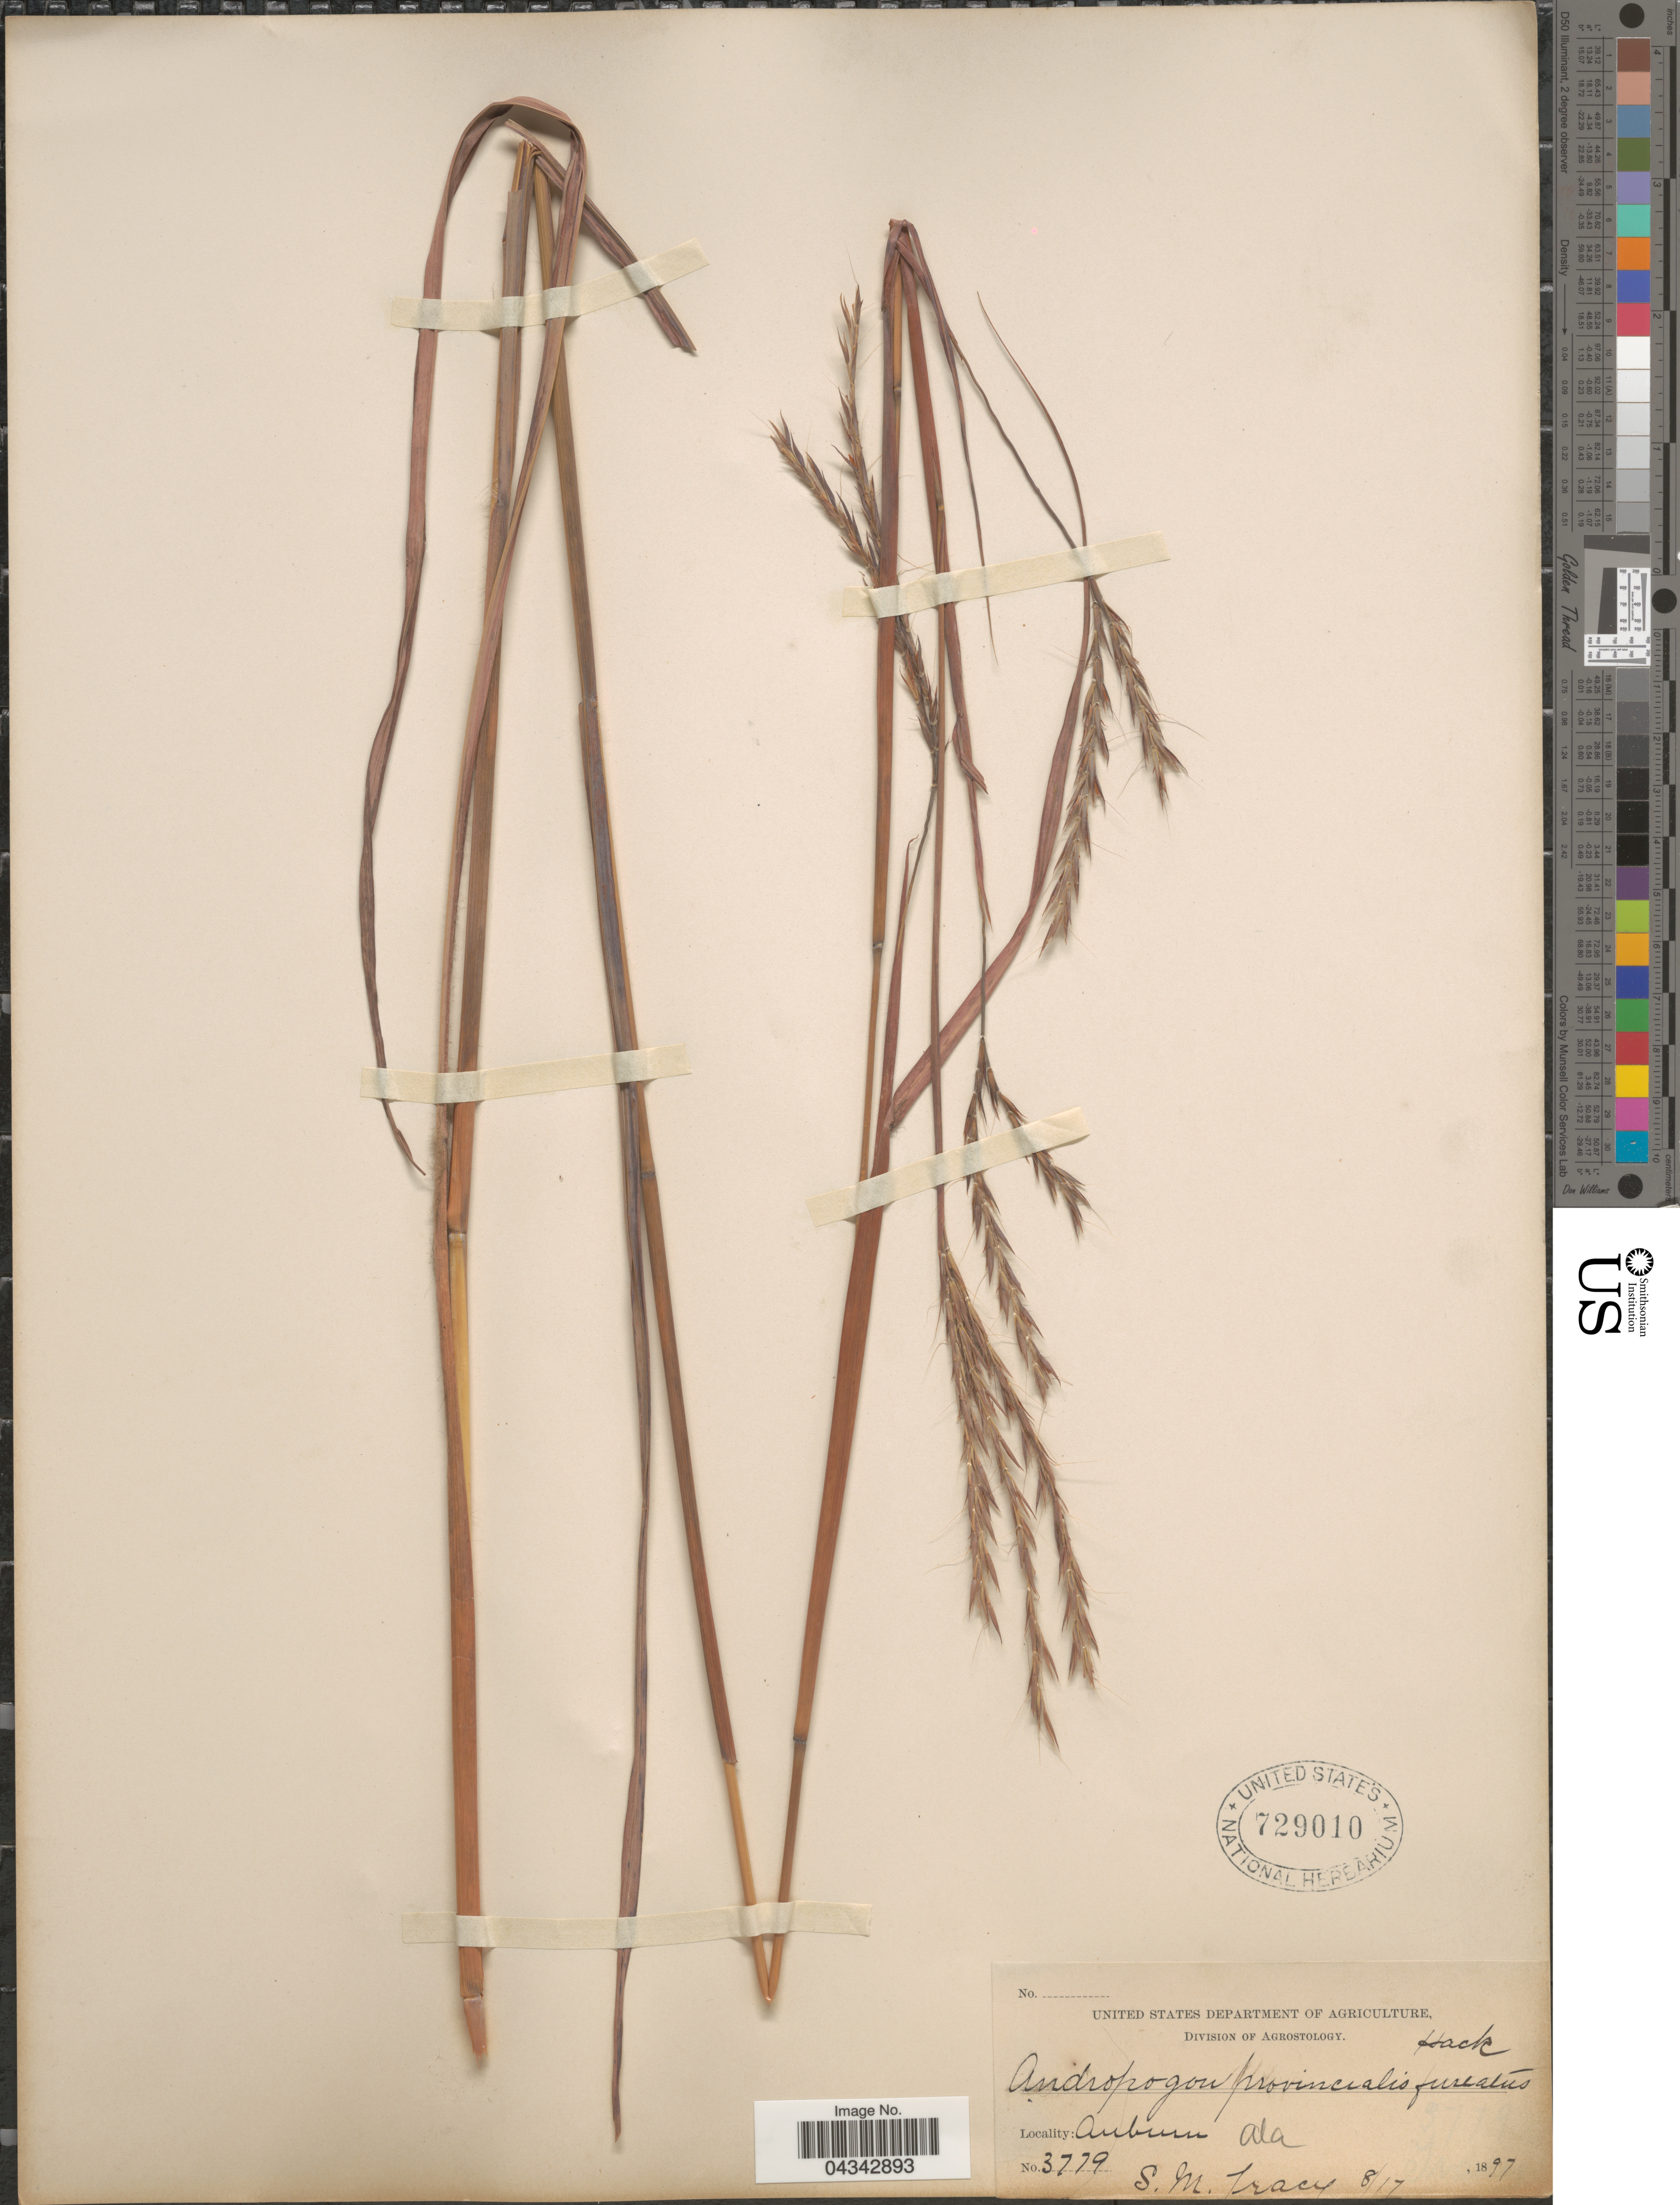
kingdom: Plantae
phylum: Tracheophyta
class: Liliopsida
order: Poales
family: Poaceae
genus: Andropogon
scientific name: Andropogon gerardii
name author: Vitman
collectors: S. M. Tracy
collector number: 3779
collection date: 1897-08-17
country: United States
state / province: Alabama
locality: Auburn.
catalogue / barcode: US 729010